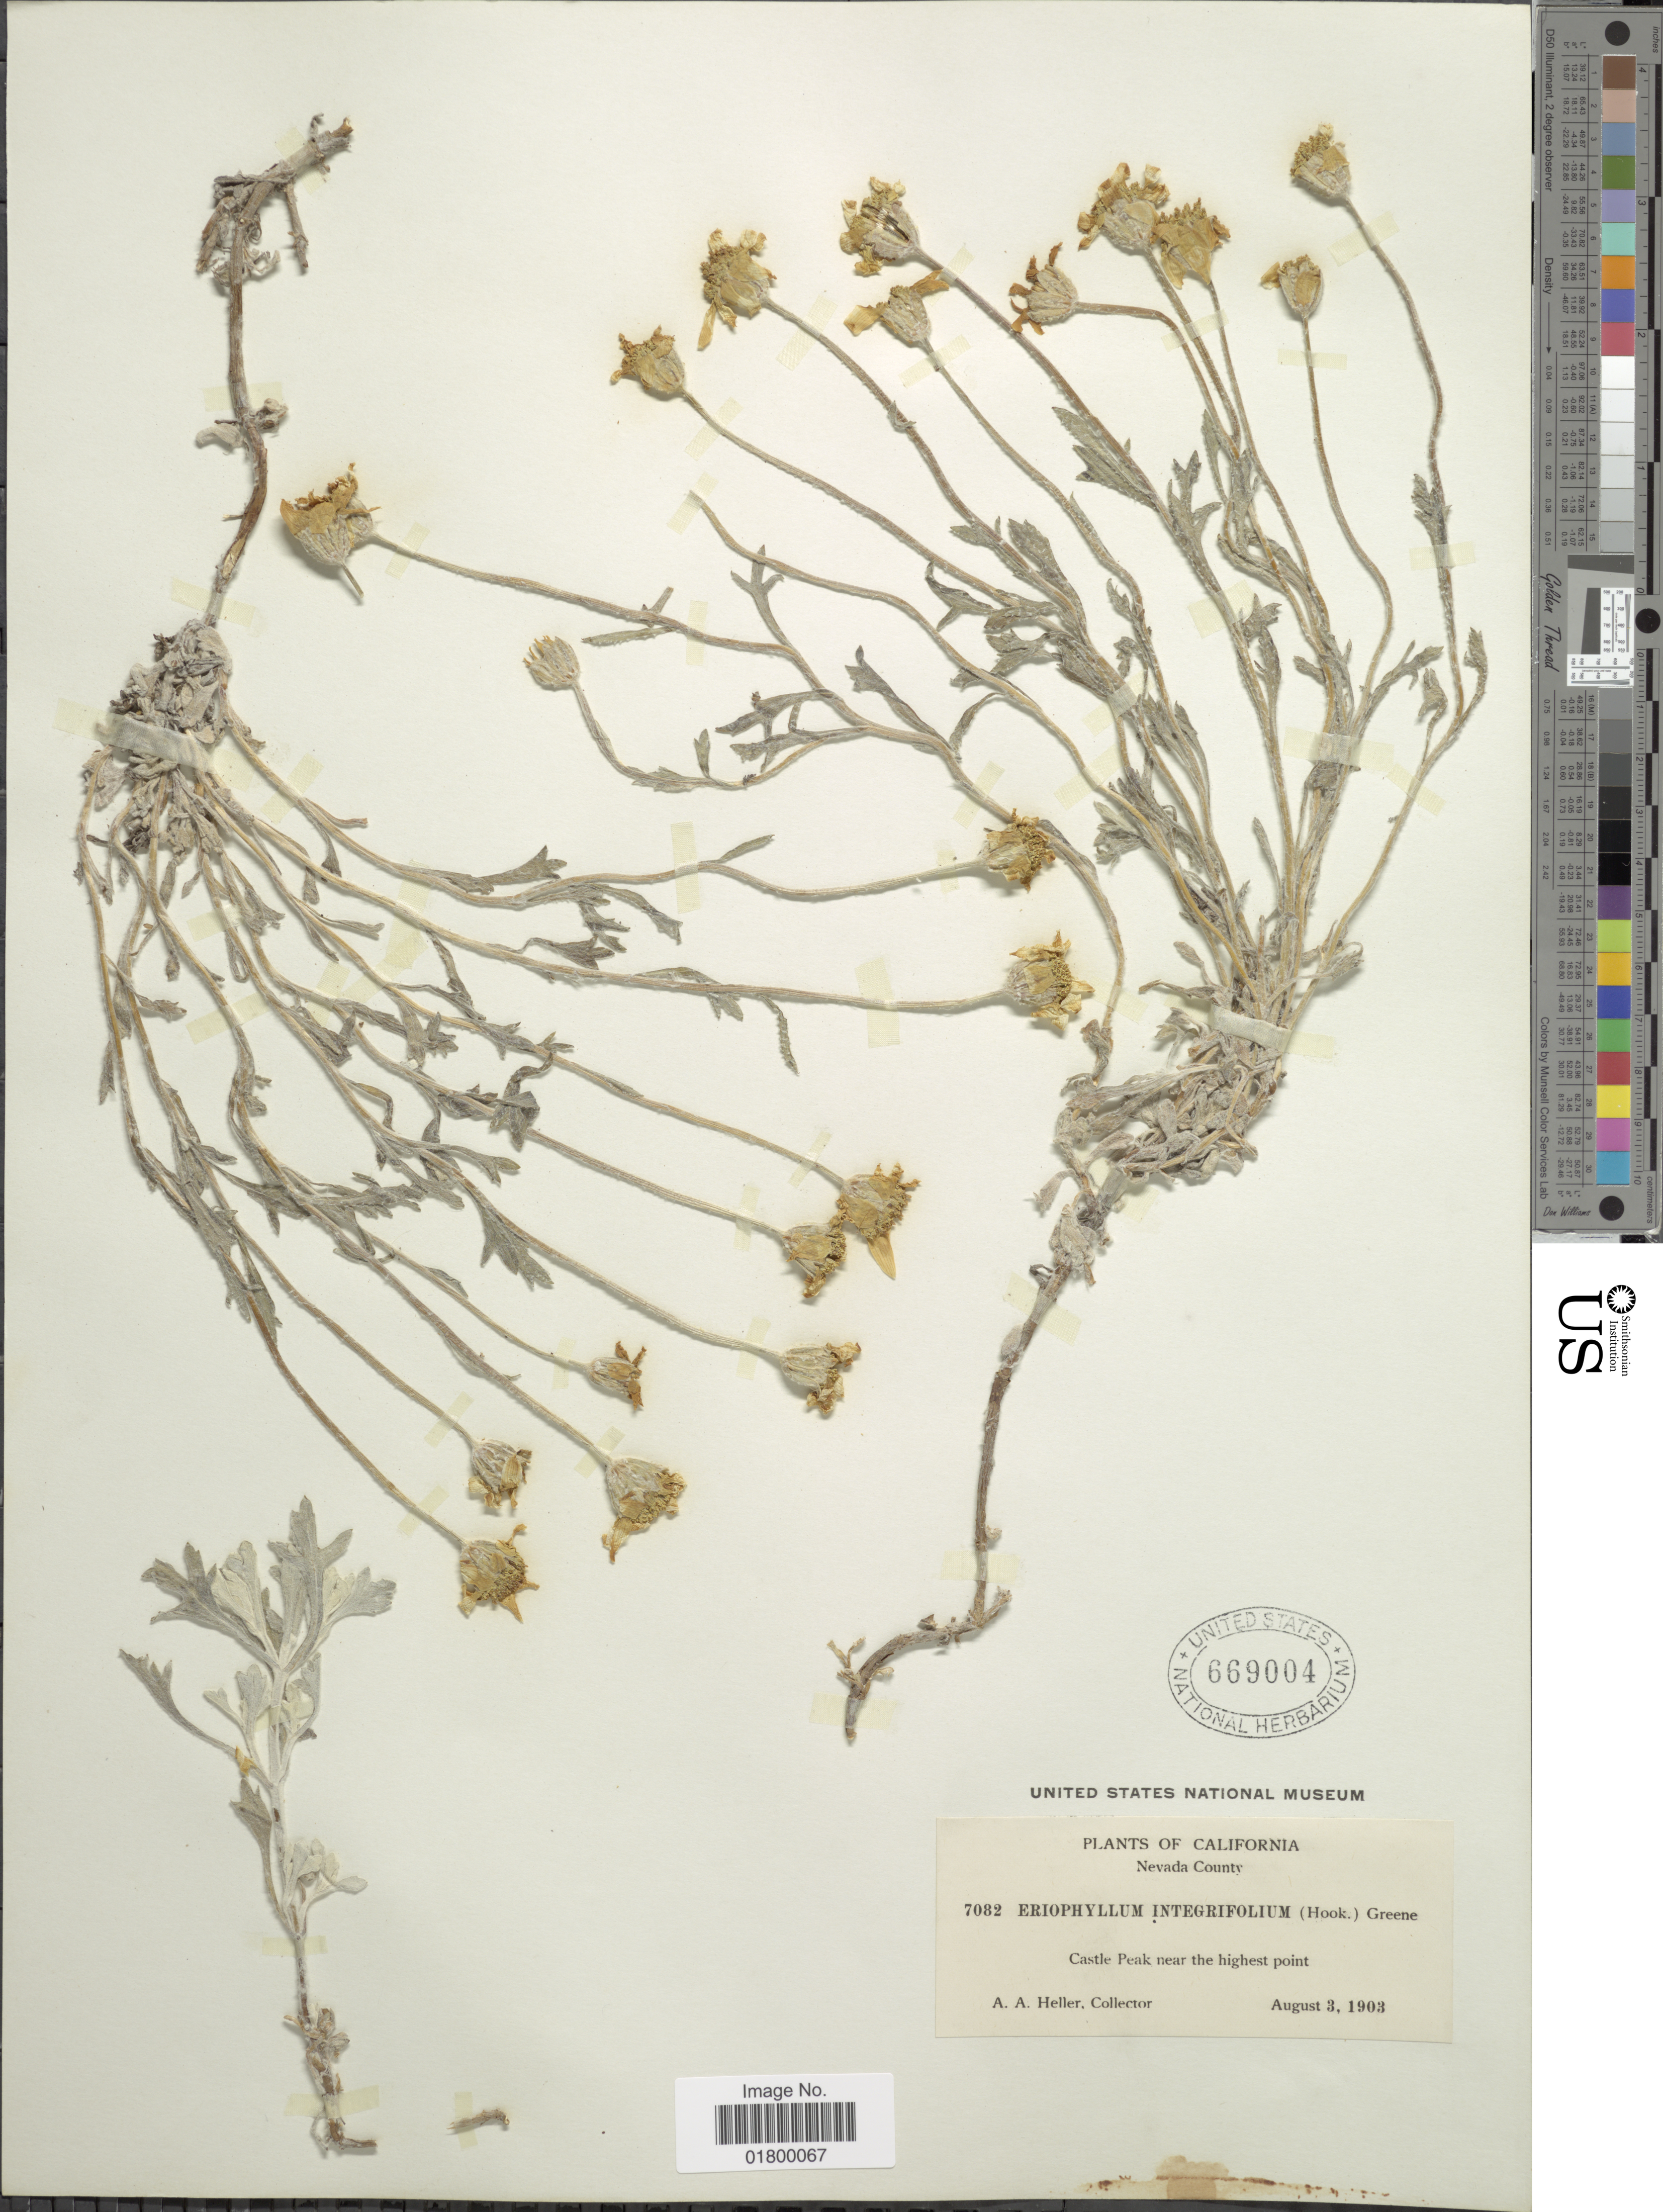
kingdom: Plantae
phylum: Tracheophyta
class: Magnoliopsida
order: Asterales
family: Asteraceae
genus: Eriophyllum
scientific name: Eriophyllum harfordii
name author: Rydb.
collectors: A. A. Heller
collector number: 7082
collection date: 1903-08-03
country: United States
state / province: California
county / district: Nevada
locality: Nevada County, Castle Pak near the highest point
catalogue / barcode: US 669004